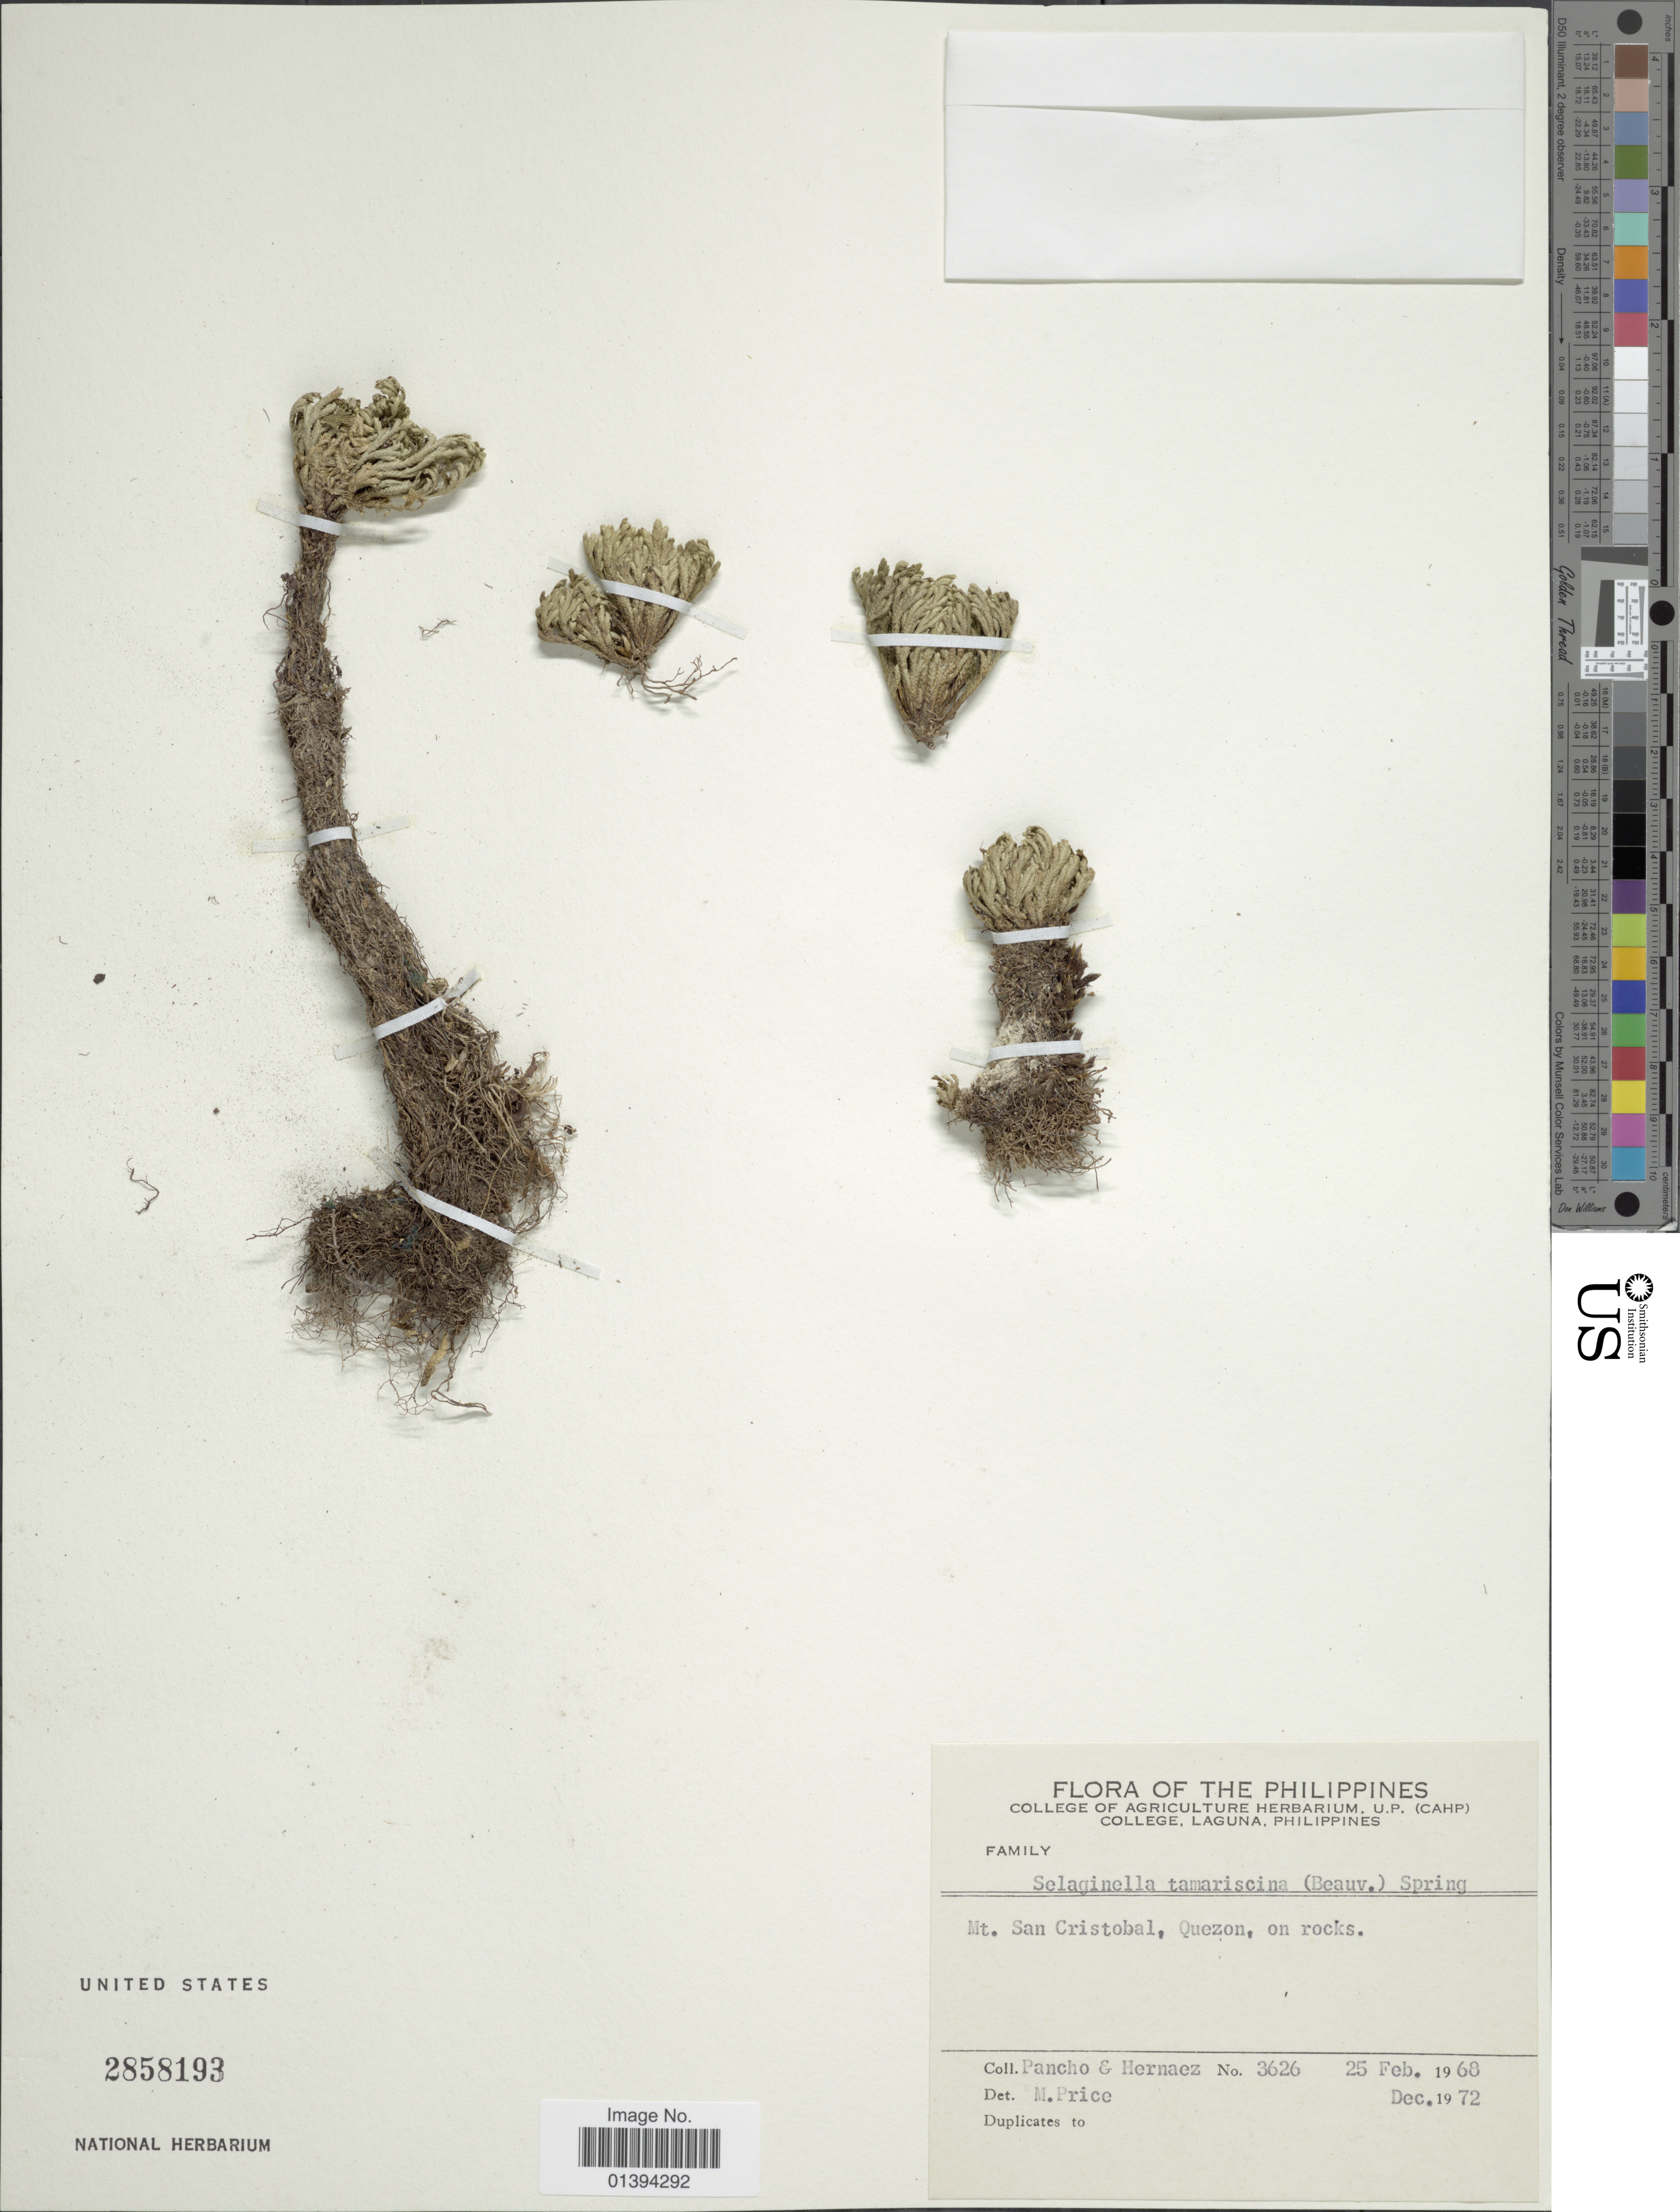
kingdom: Plantae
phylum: Tracheophyta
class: Lycopodiopsida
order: Selaginellales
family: Selaginellaceae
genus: Selaginella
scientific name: Selaginella tamariscina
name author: (P. Beauv.) Spring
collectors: J. Pancho & Hernaez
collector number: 3626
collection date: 1968-02-25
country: Philippines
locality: Mt. San Cristobal, Quezon, on rocks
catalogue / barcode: US 2858193